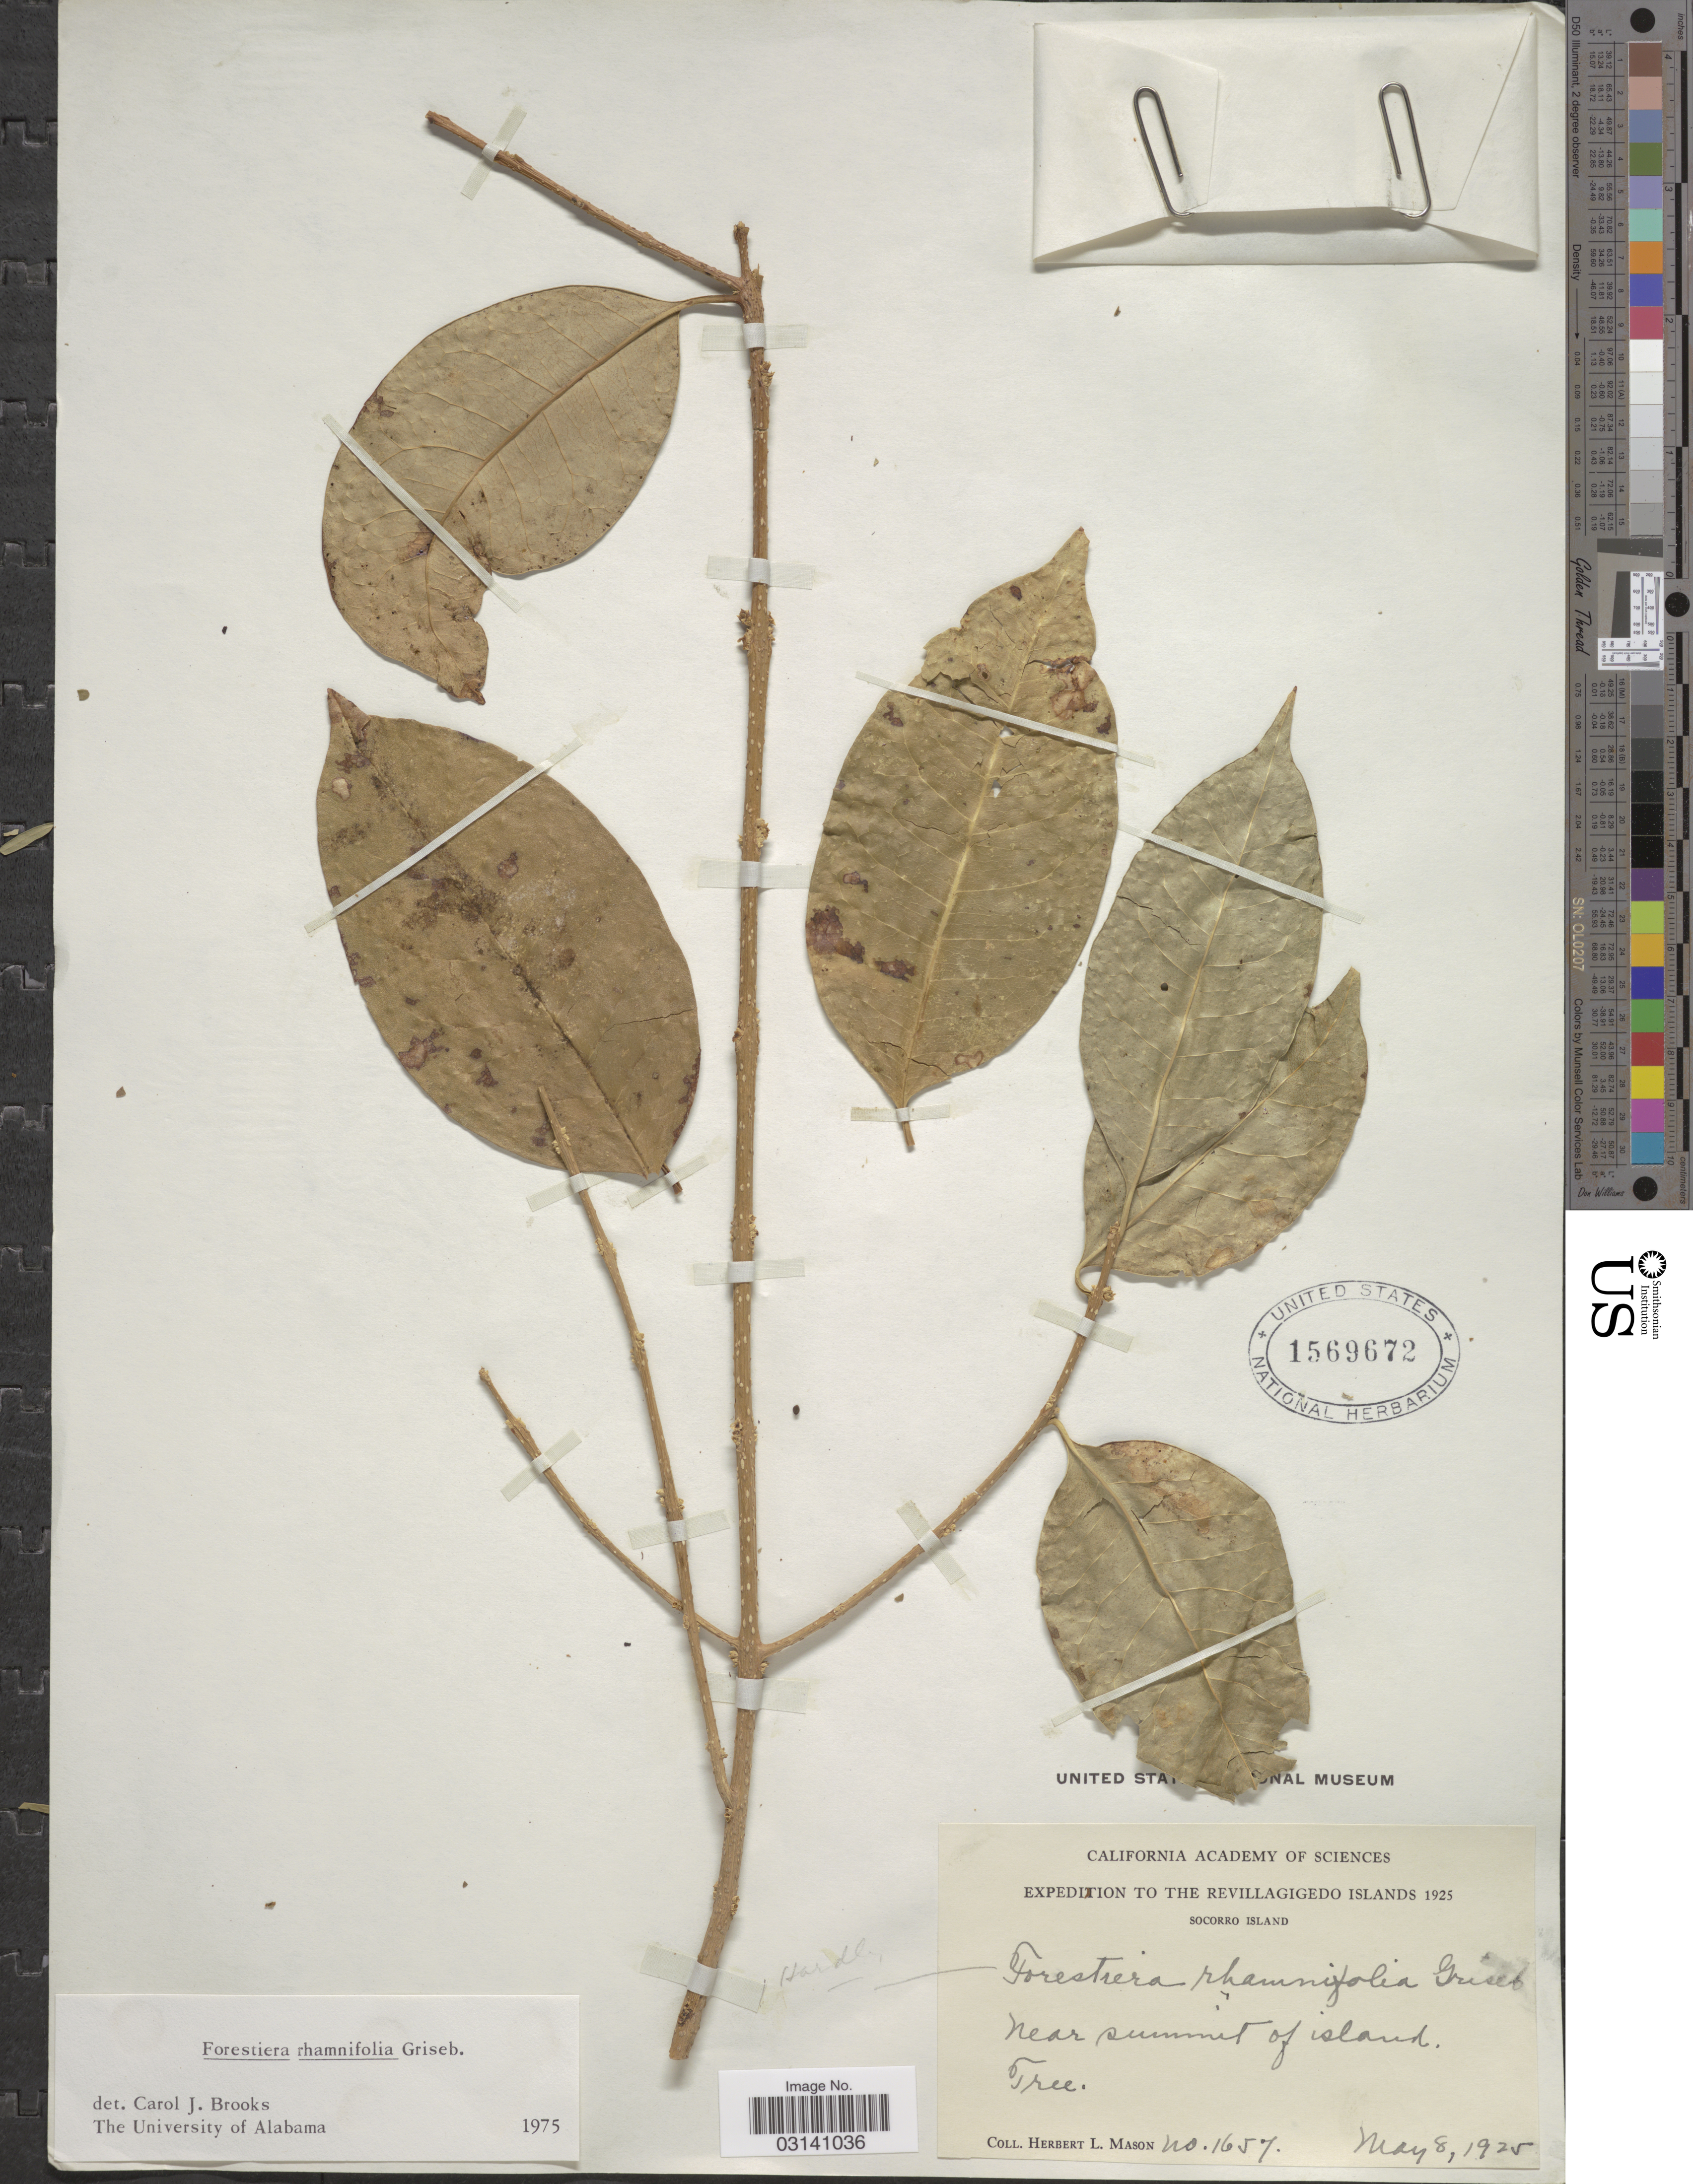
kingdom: Plantae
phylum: Tracheophyta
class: Magnoliopsida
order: Lamiales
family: Oleaceae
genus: Forestiera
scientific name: Forestiera rhamnifolia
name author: Griseb.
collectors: H. L. Mason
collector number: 1657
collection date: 1925-05-08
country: Mexico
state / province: Colima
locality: The Revillagigedo Islands. Socorro Island. Near summit of island.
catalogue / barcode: US 1569672